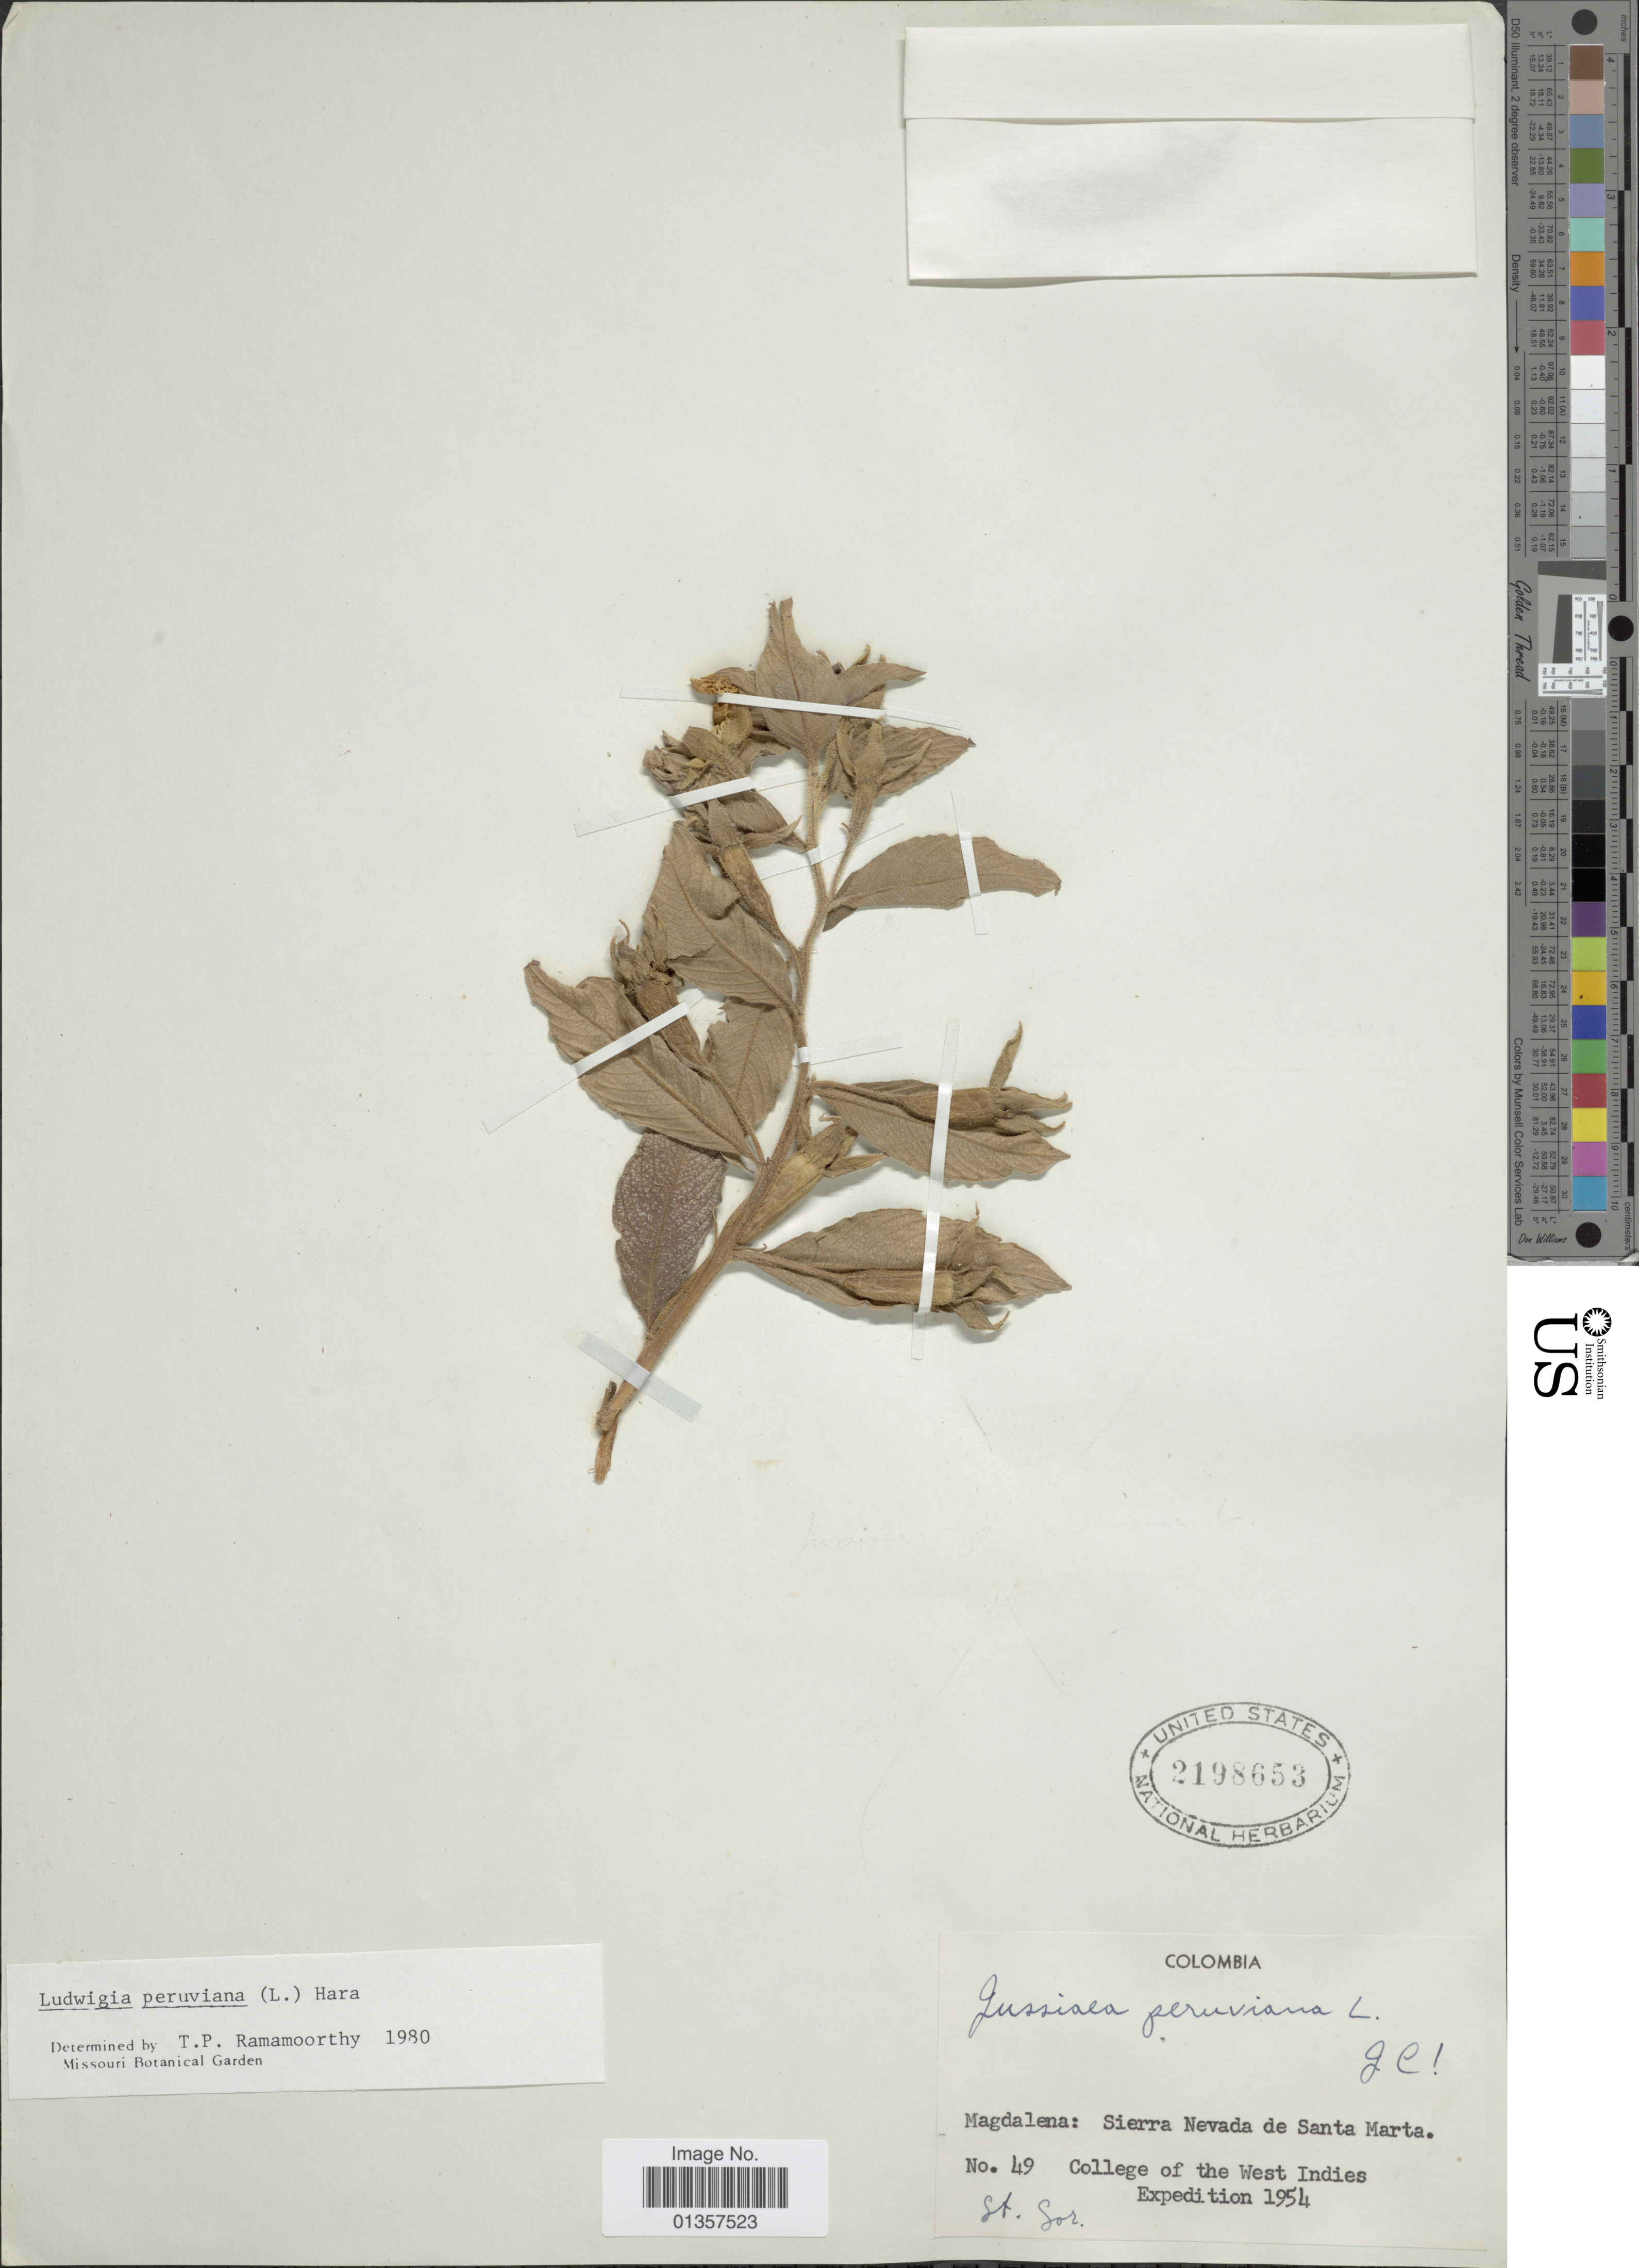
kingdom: Plantae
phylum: Tracheophyta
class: Magnoliopsida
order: Myrtales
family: Onagraceae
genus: Ludwigia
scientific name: Ludwigia peruviana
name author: (L.) H. Hara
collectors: College of the West Indies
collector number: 49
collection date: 1954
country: Colombia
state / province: Magdalena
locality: Sierra Nevada de Santa Marta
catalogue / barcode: US 2198653